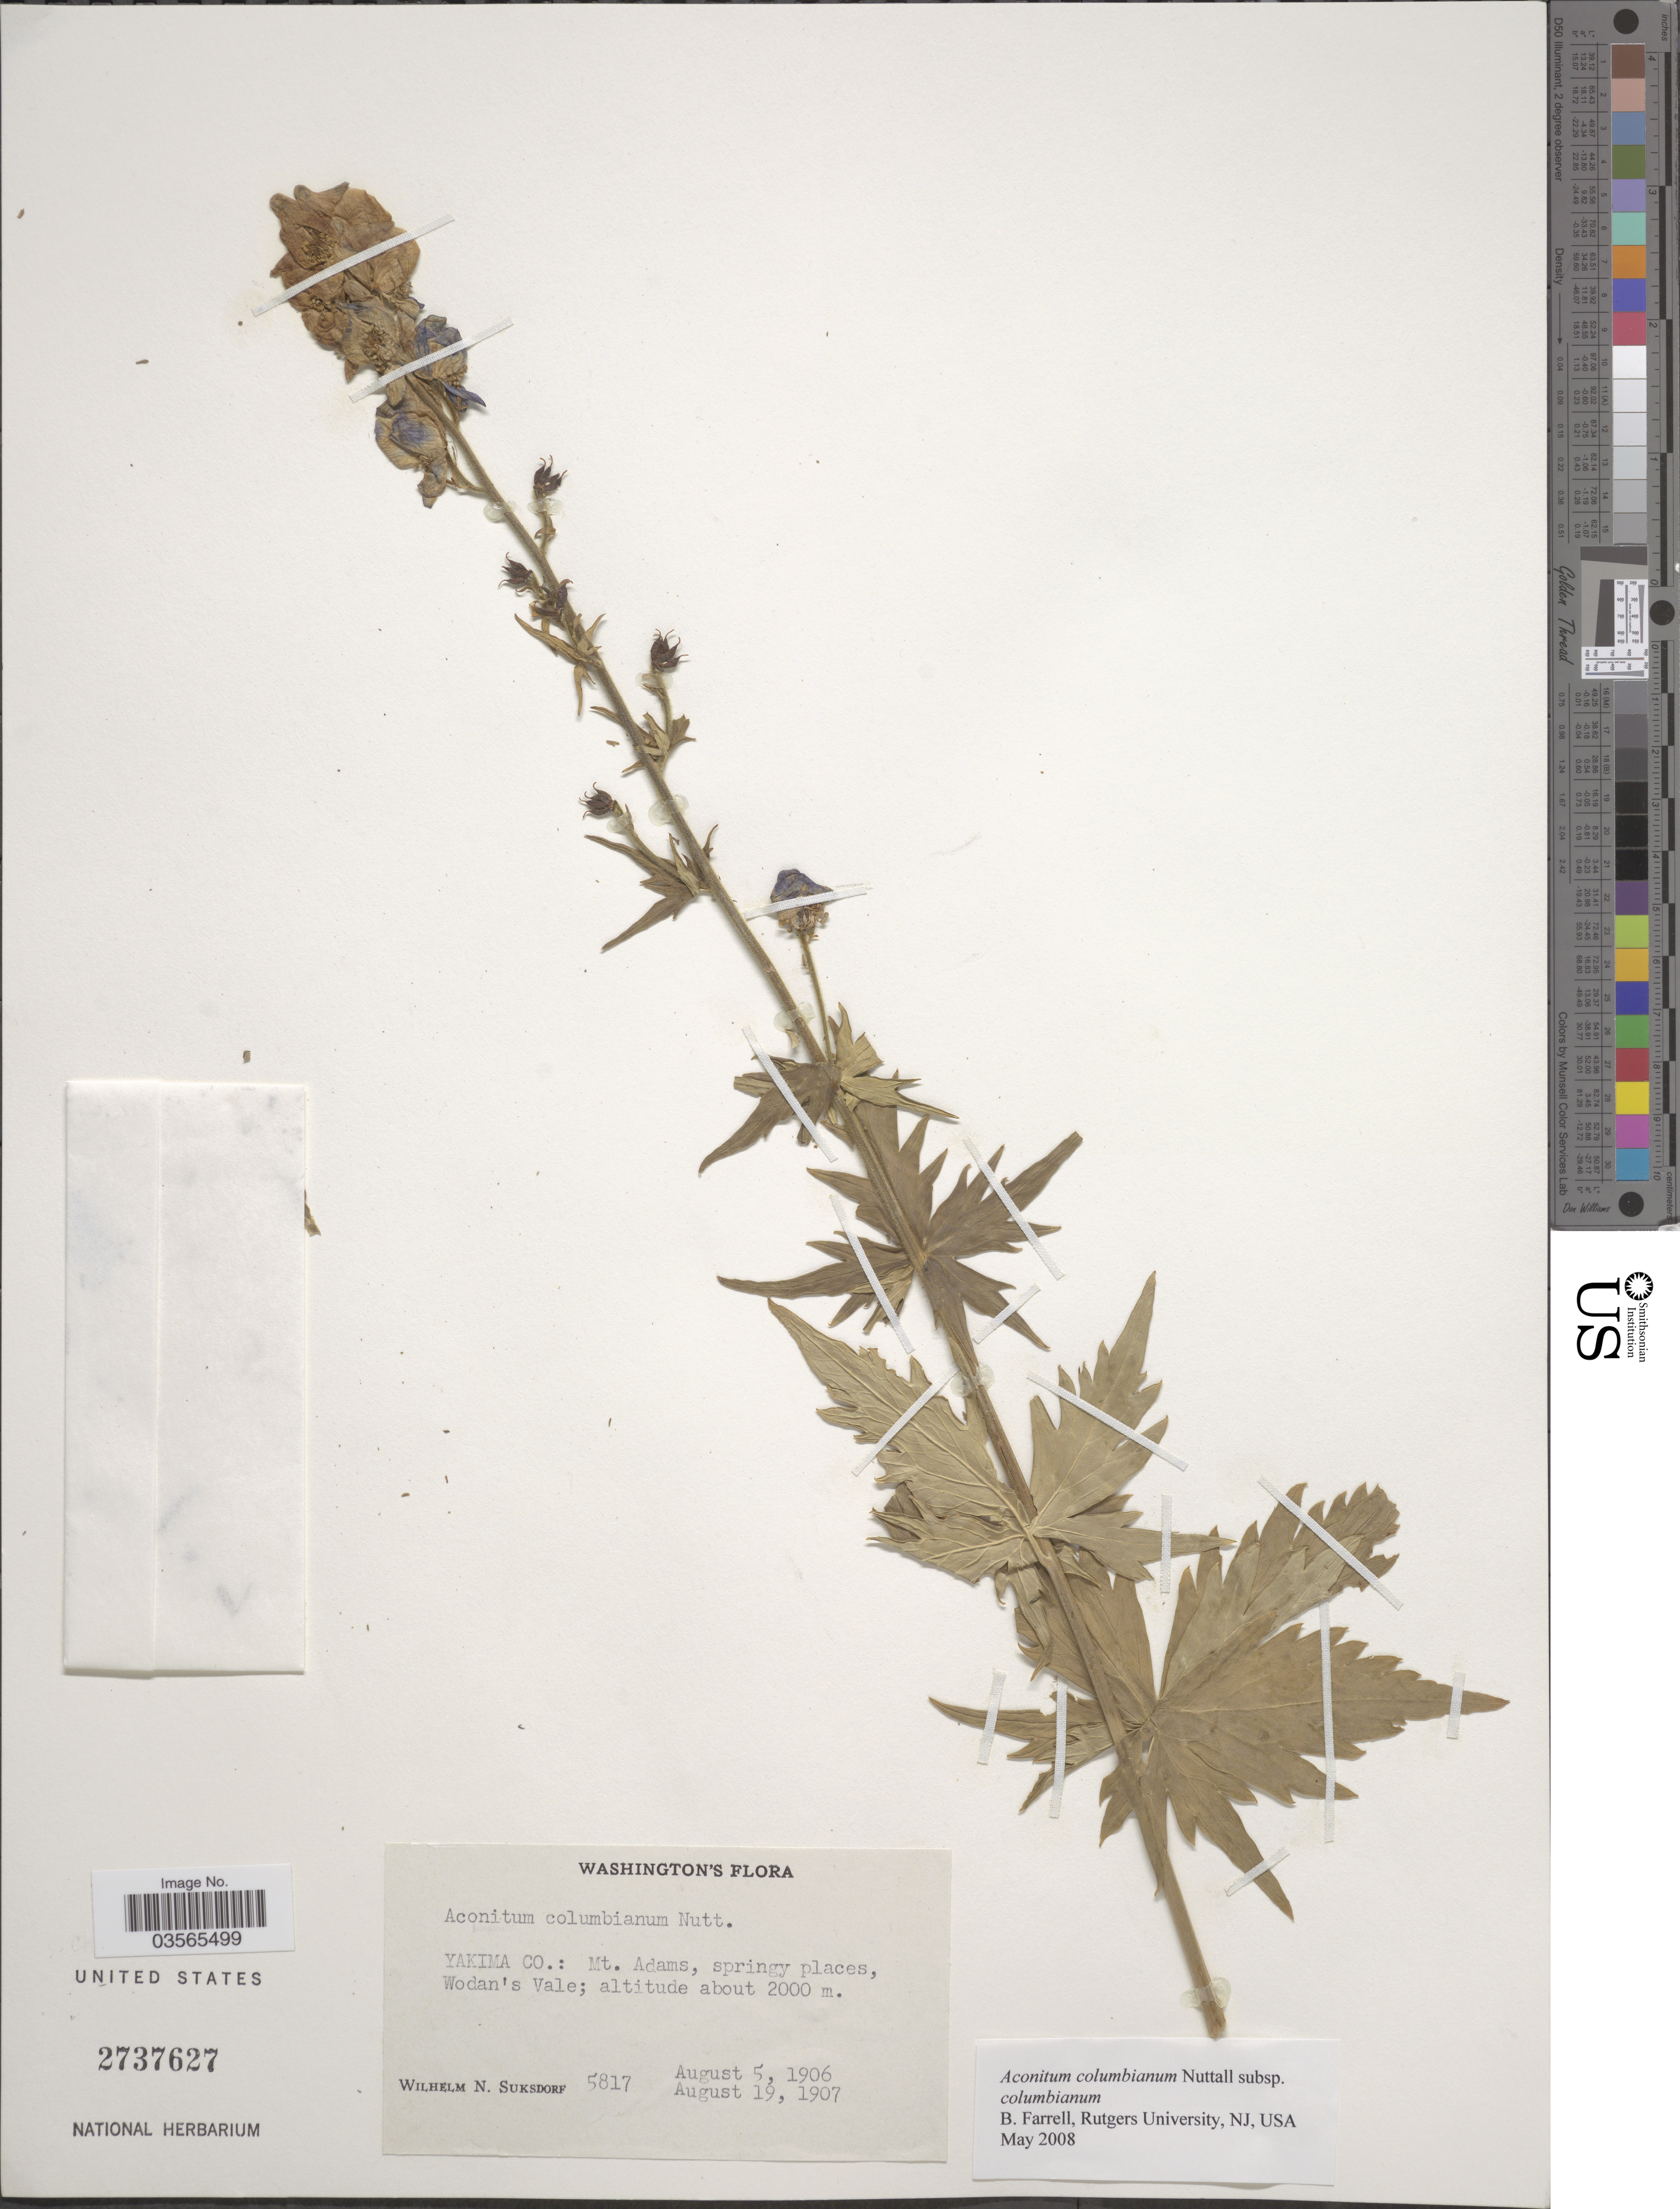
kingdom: Plantae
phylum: Tracheophyta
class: Magnoliopsida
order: Ranunculales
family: Ranunculaceae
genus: Aconitum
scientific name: Aconitum columbianum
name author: Nutt.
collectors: W. N. Suksdorf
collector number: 5817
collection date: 1906-08-05/1907-08-19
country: United States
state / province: Washington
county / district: Yakima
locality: Yakima Co.: Mt. Adams, Wodan's Vale.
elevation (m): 2000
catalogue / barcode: US 2737627